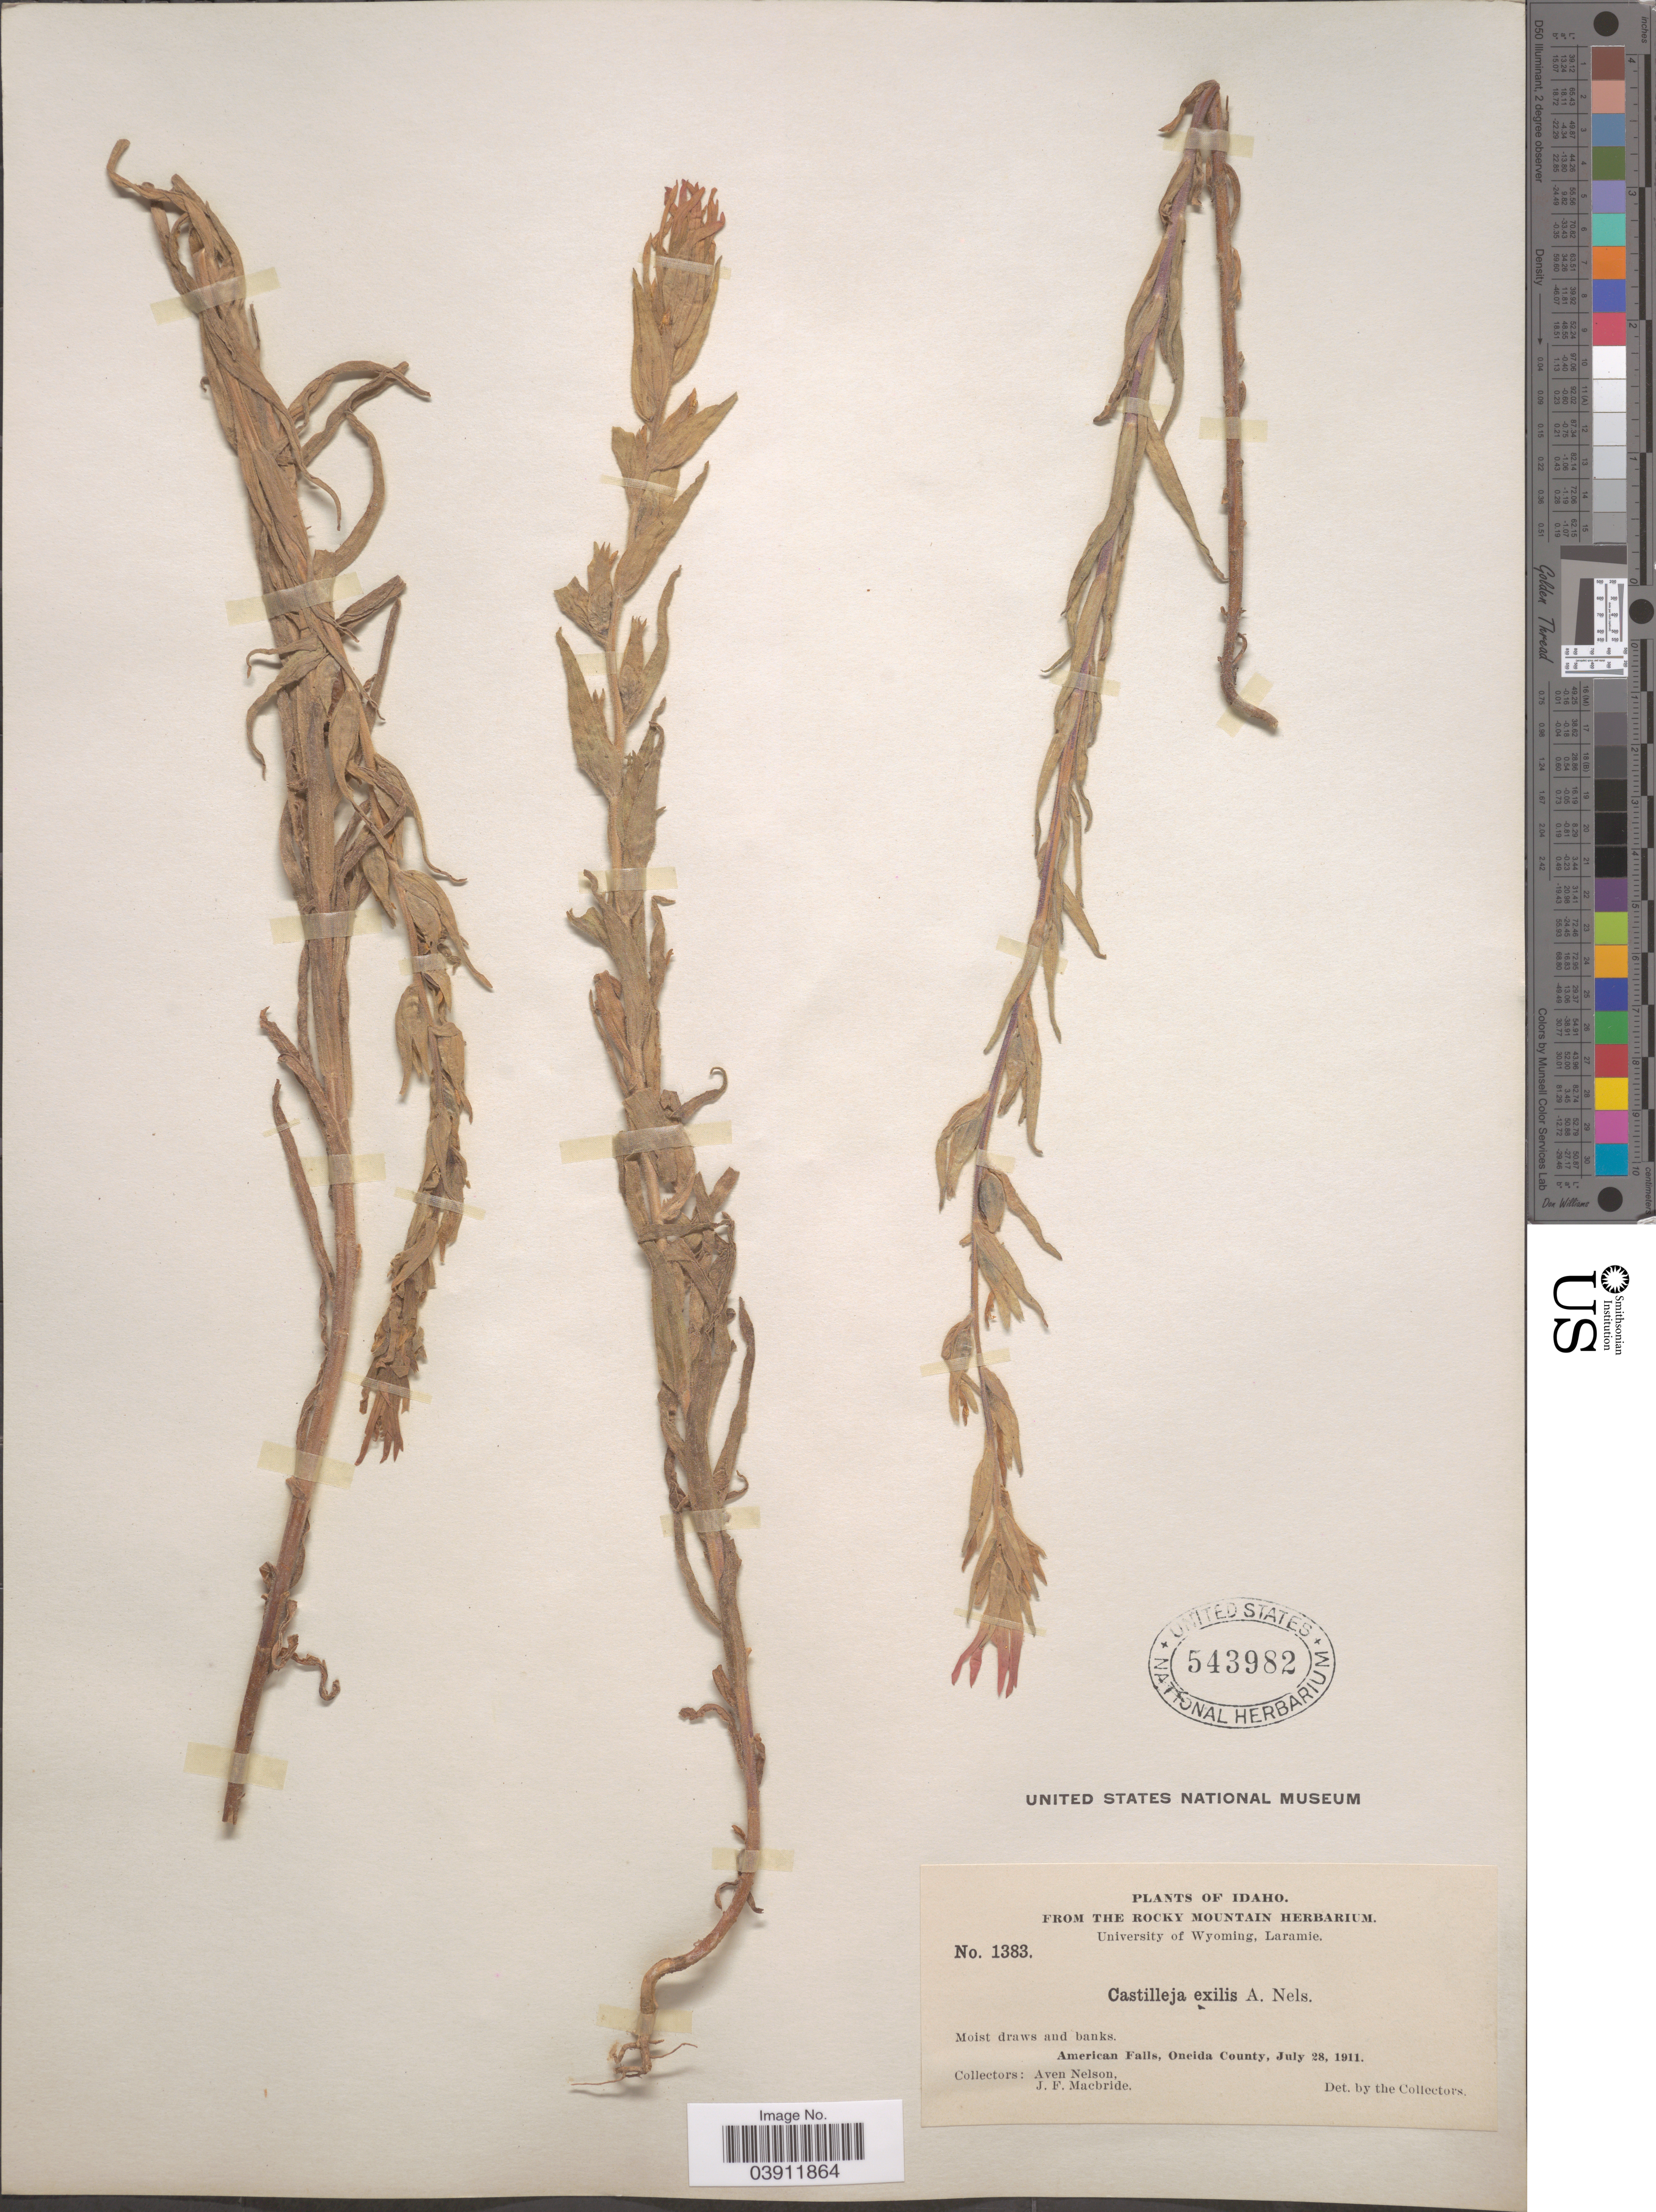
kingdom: Plantae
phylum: Tracheophyta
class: Magnoliopsida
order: Lamiales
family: Orobanchaceae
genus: Castilleja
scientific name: Castilleja exilis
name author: A. Nelson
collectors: A. Nelson & J. F. Macbride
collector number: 1383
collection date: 1911-07-28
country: United States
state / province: Idaho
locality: American Falls, Oneida County.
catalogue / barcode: US 543982